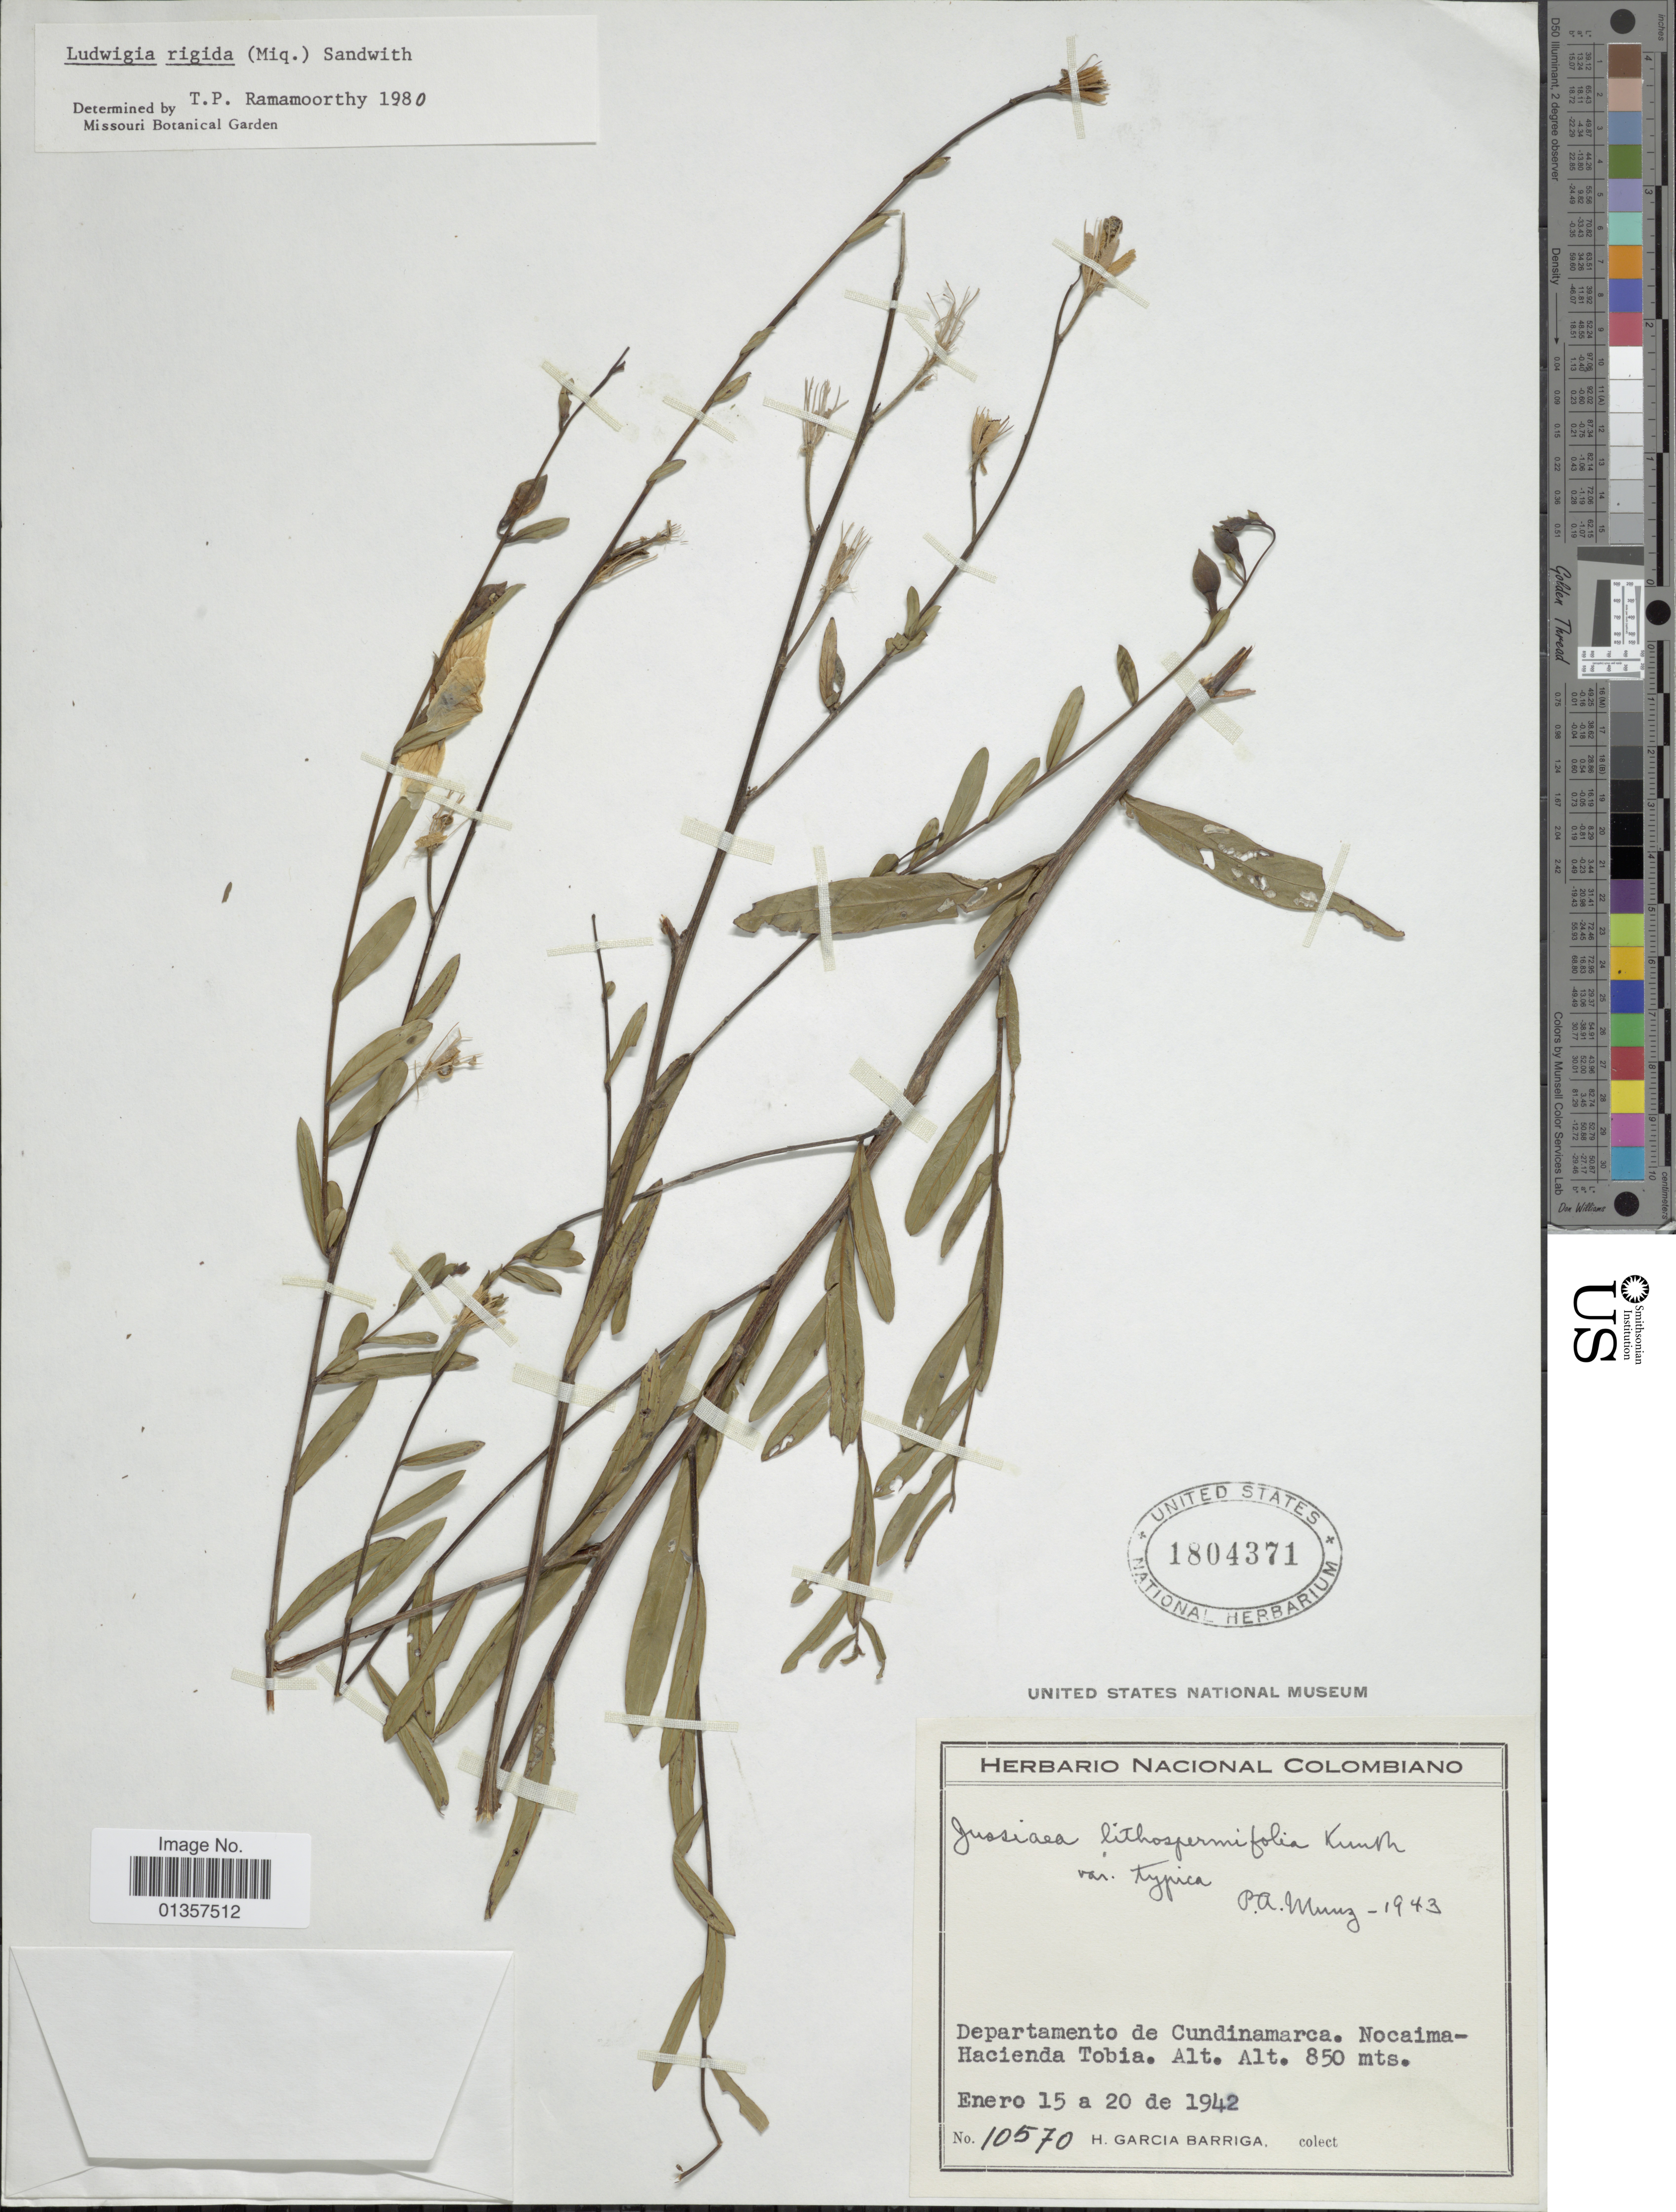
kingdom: Plantae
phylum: Tracheophyta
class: Magnoliopsida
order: Myrtales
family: Onagraceae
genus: Ludwigia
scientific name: Ludwigia rigida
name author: (Miq.) Sandwith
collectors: H. García Barriga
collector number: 10570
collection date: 1942-01-15/1942-01-20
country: Colombia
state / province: Cundinamarca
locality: Nocaima-Hacienda Tobia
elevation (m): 850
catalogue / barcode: US 1804371